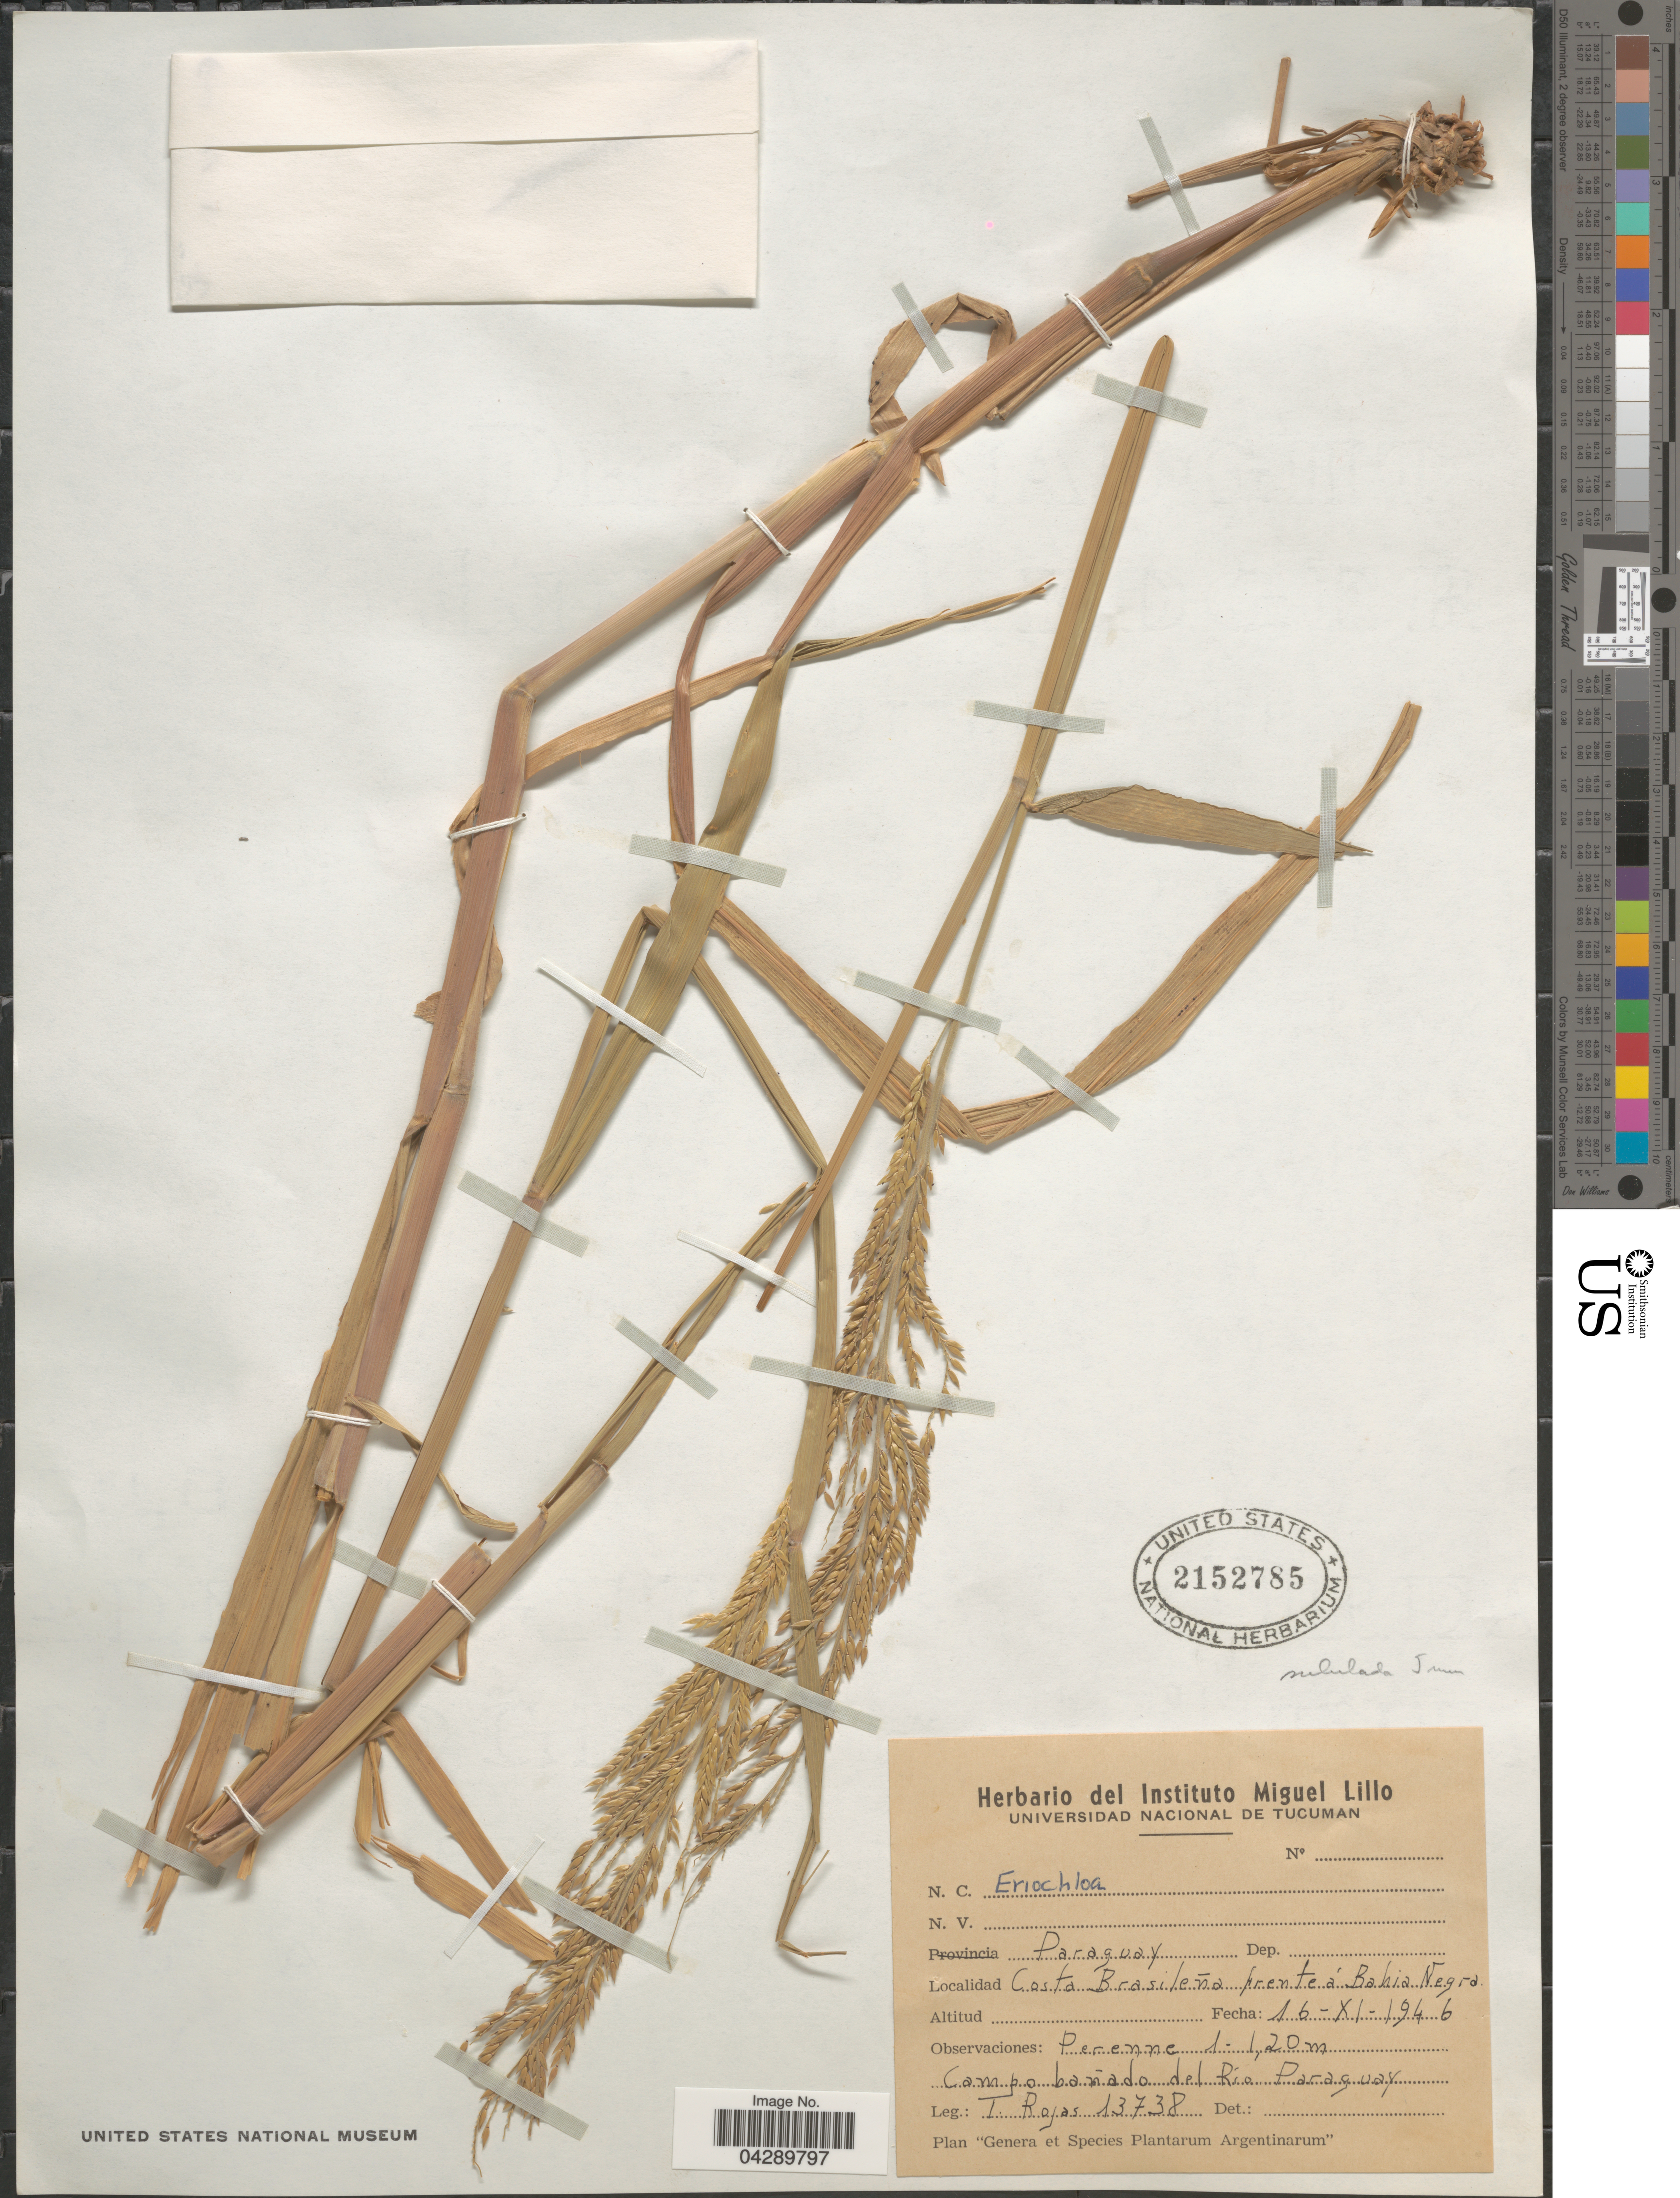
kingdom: Plantae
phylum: Tracheophyta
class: Liliopsida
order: Poales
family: Poaceae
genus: Eriochloa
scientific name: Eriochloa sp.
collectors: T. Rojas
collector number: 13738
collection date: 1946-11-16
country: Paraguay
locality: Costa Brasileña frente á Bahia Negra. Campo bañada del Rio Paraguay.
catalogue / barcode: US 2152785